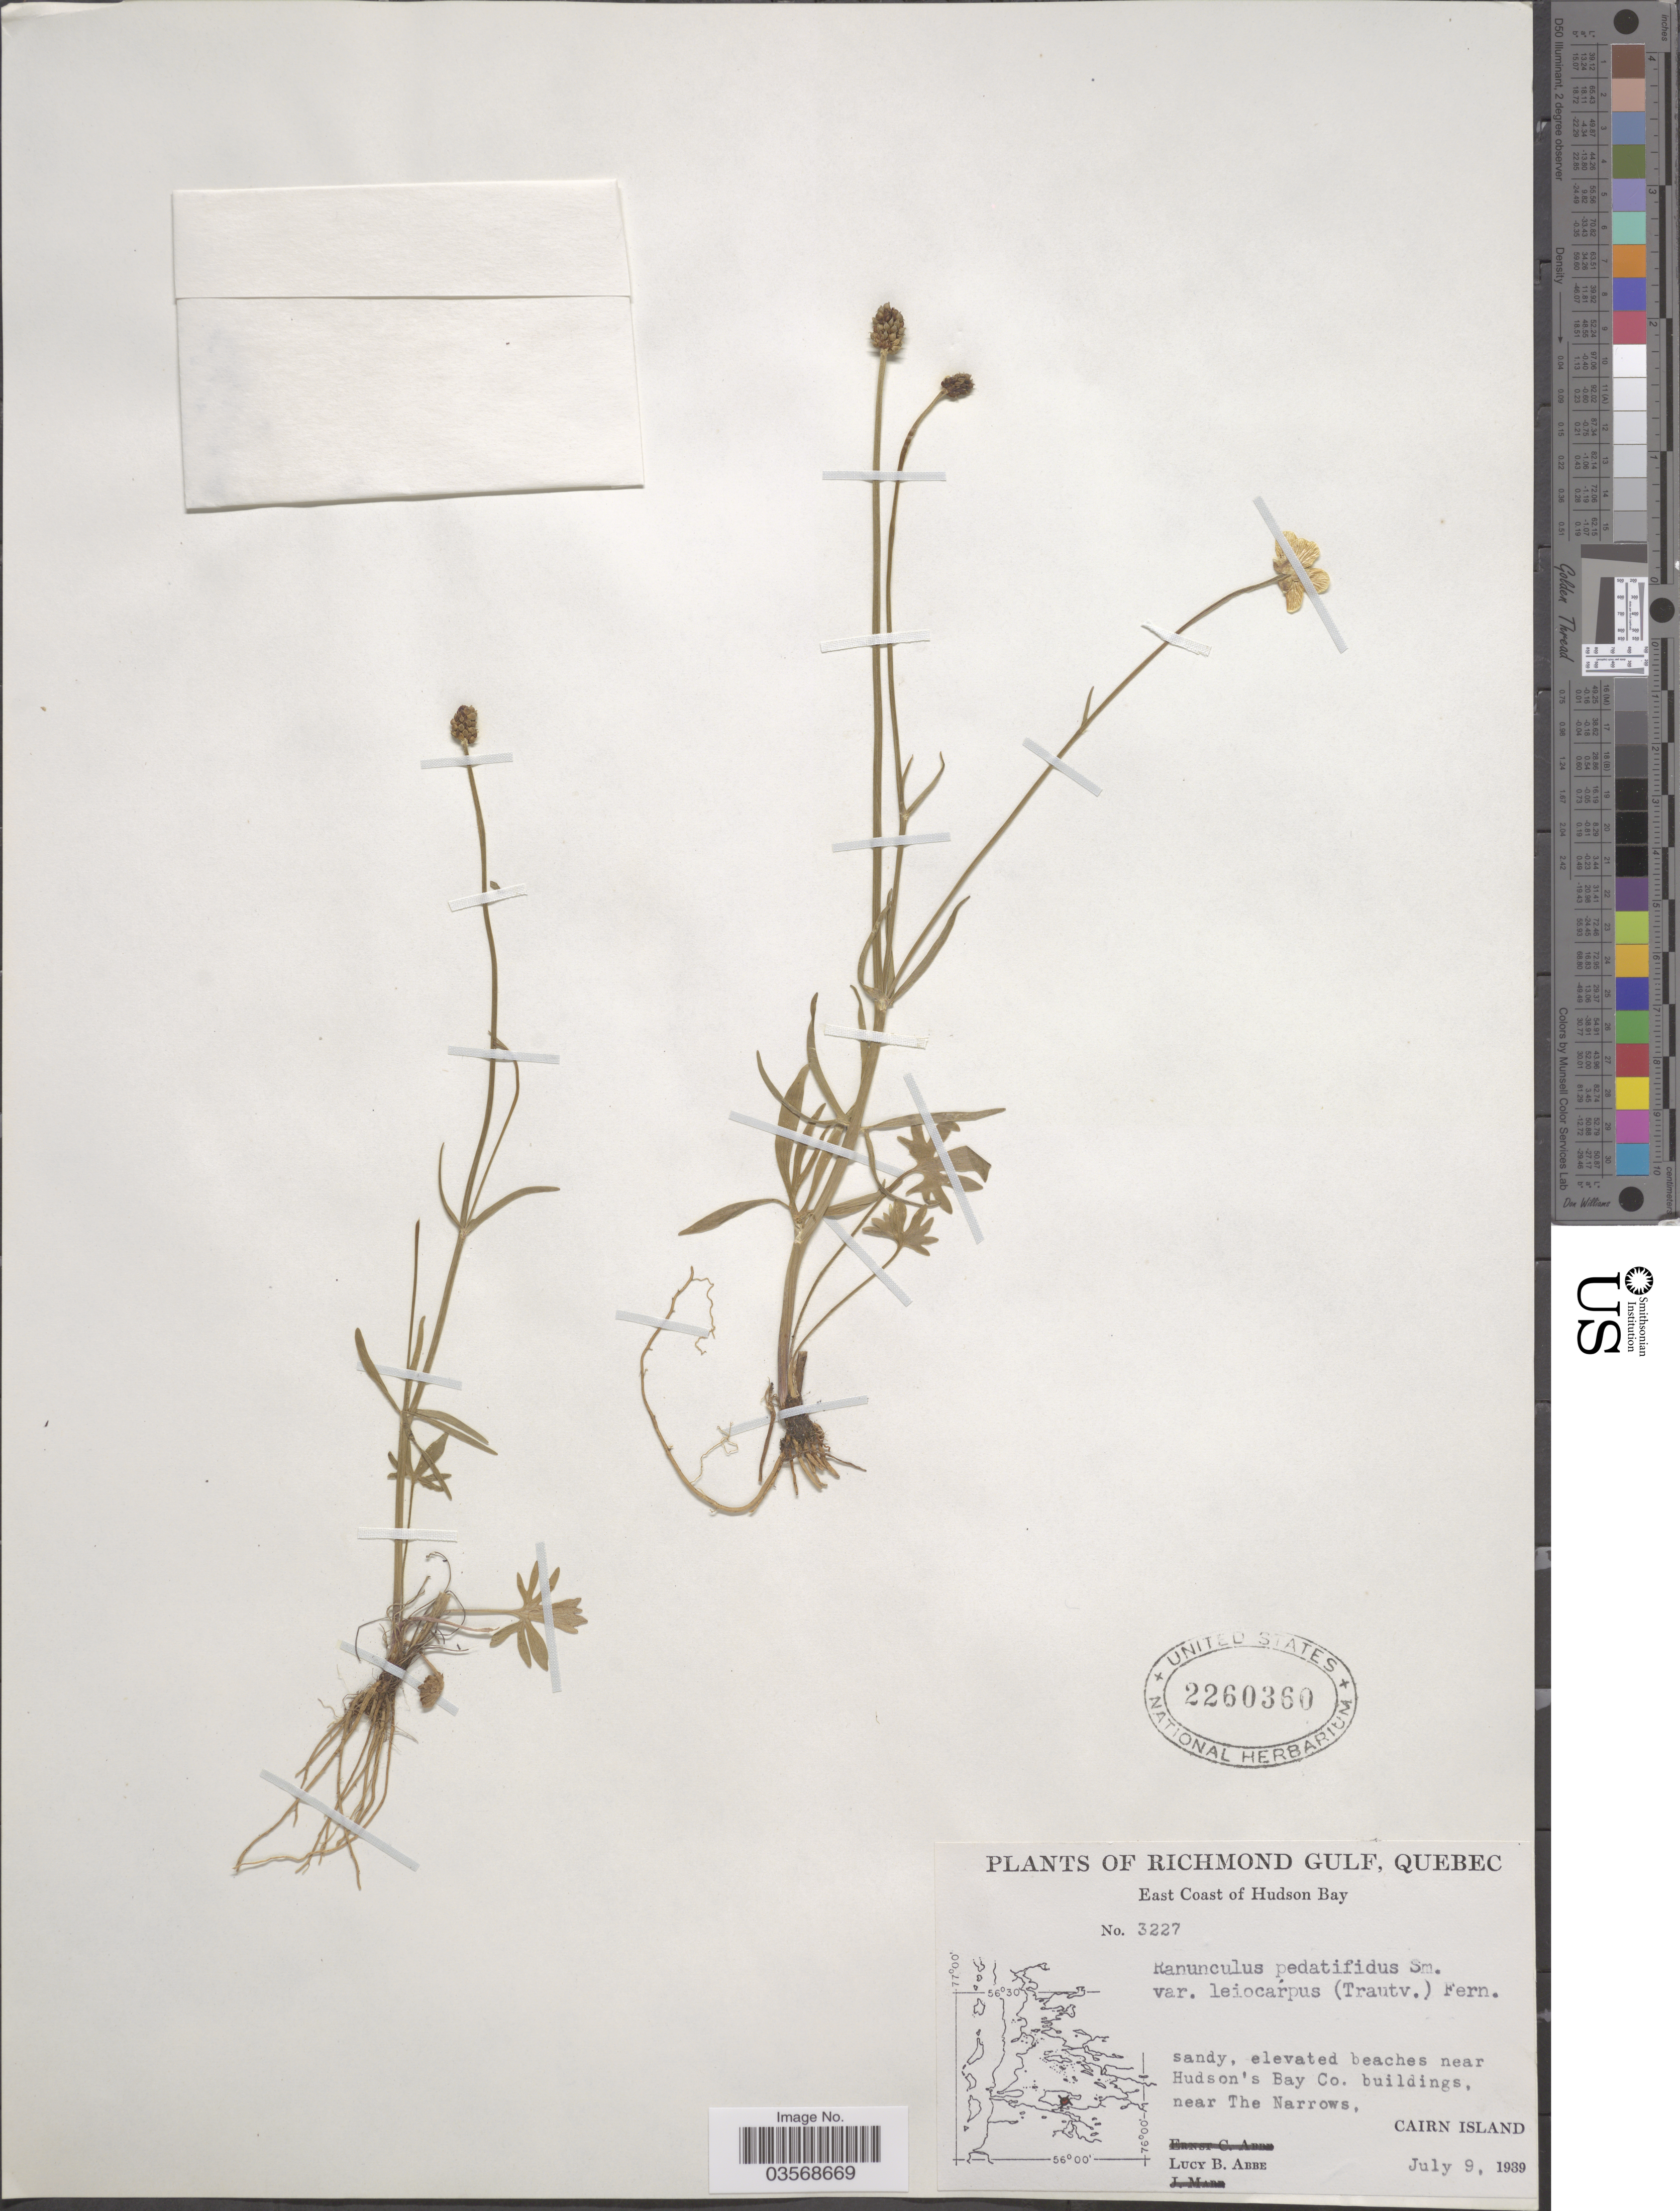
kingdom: Plantae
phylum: Tracheophyta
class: Magnoliopsida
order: Ranunculales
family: Ranunculaceae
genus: Ranunculus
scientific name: Ranunculus pedatifidus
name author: Sm.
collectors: L. B. Abbe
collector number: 3227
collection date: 1939-07-09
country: Canada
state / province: Quebec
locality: Richmond Gulf. East Coast of Hudson Bay. Sandy, elevated beacher near Hudson's Bay Co. buildings, near The Narrows, Cairn Island.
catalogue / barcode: US 2260360